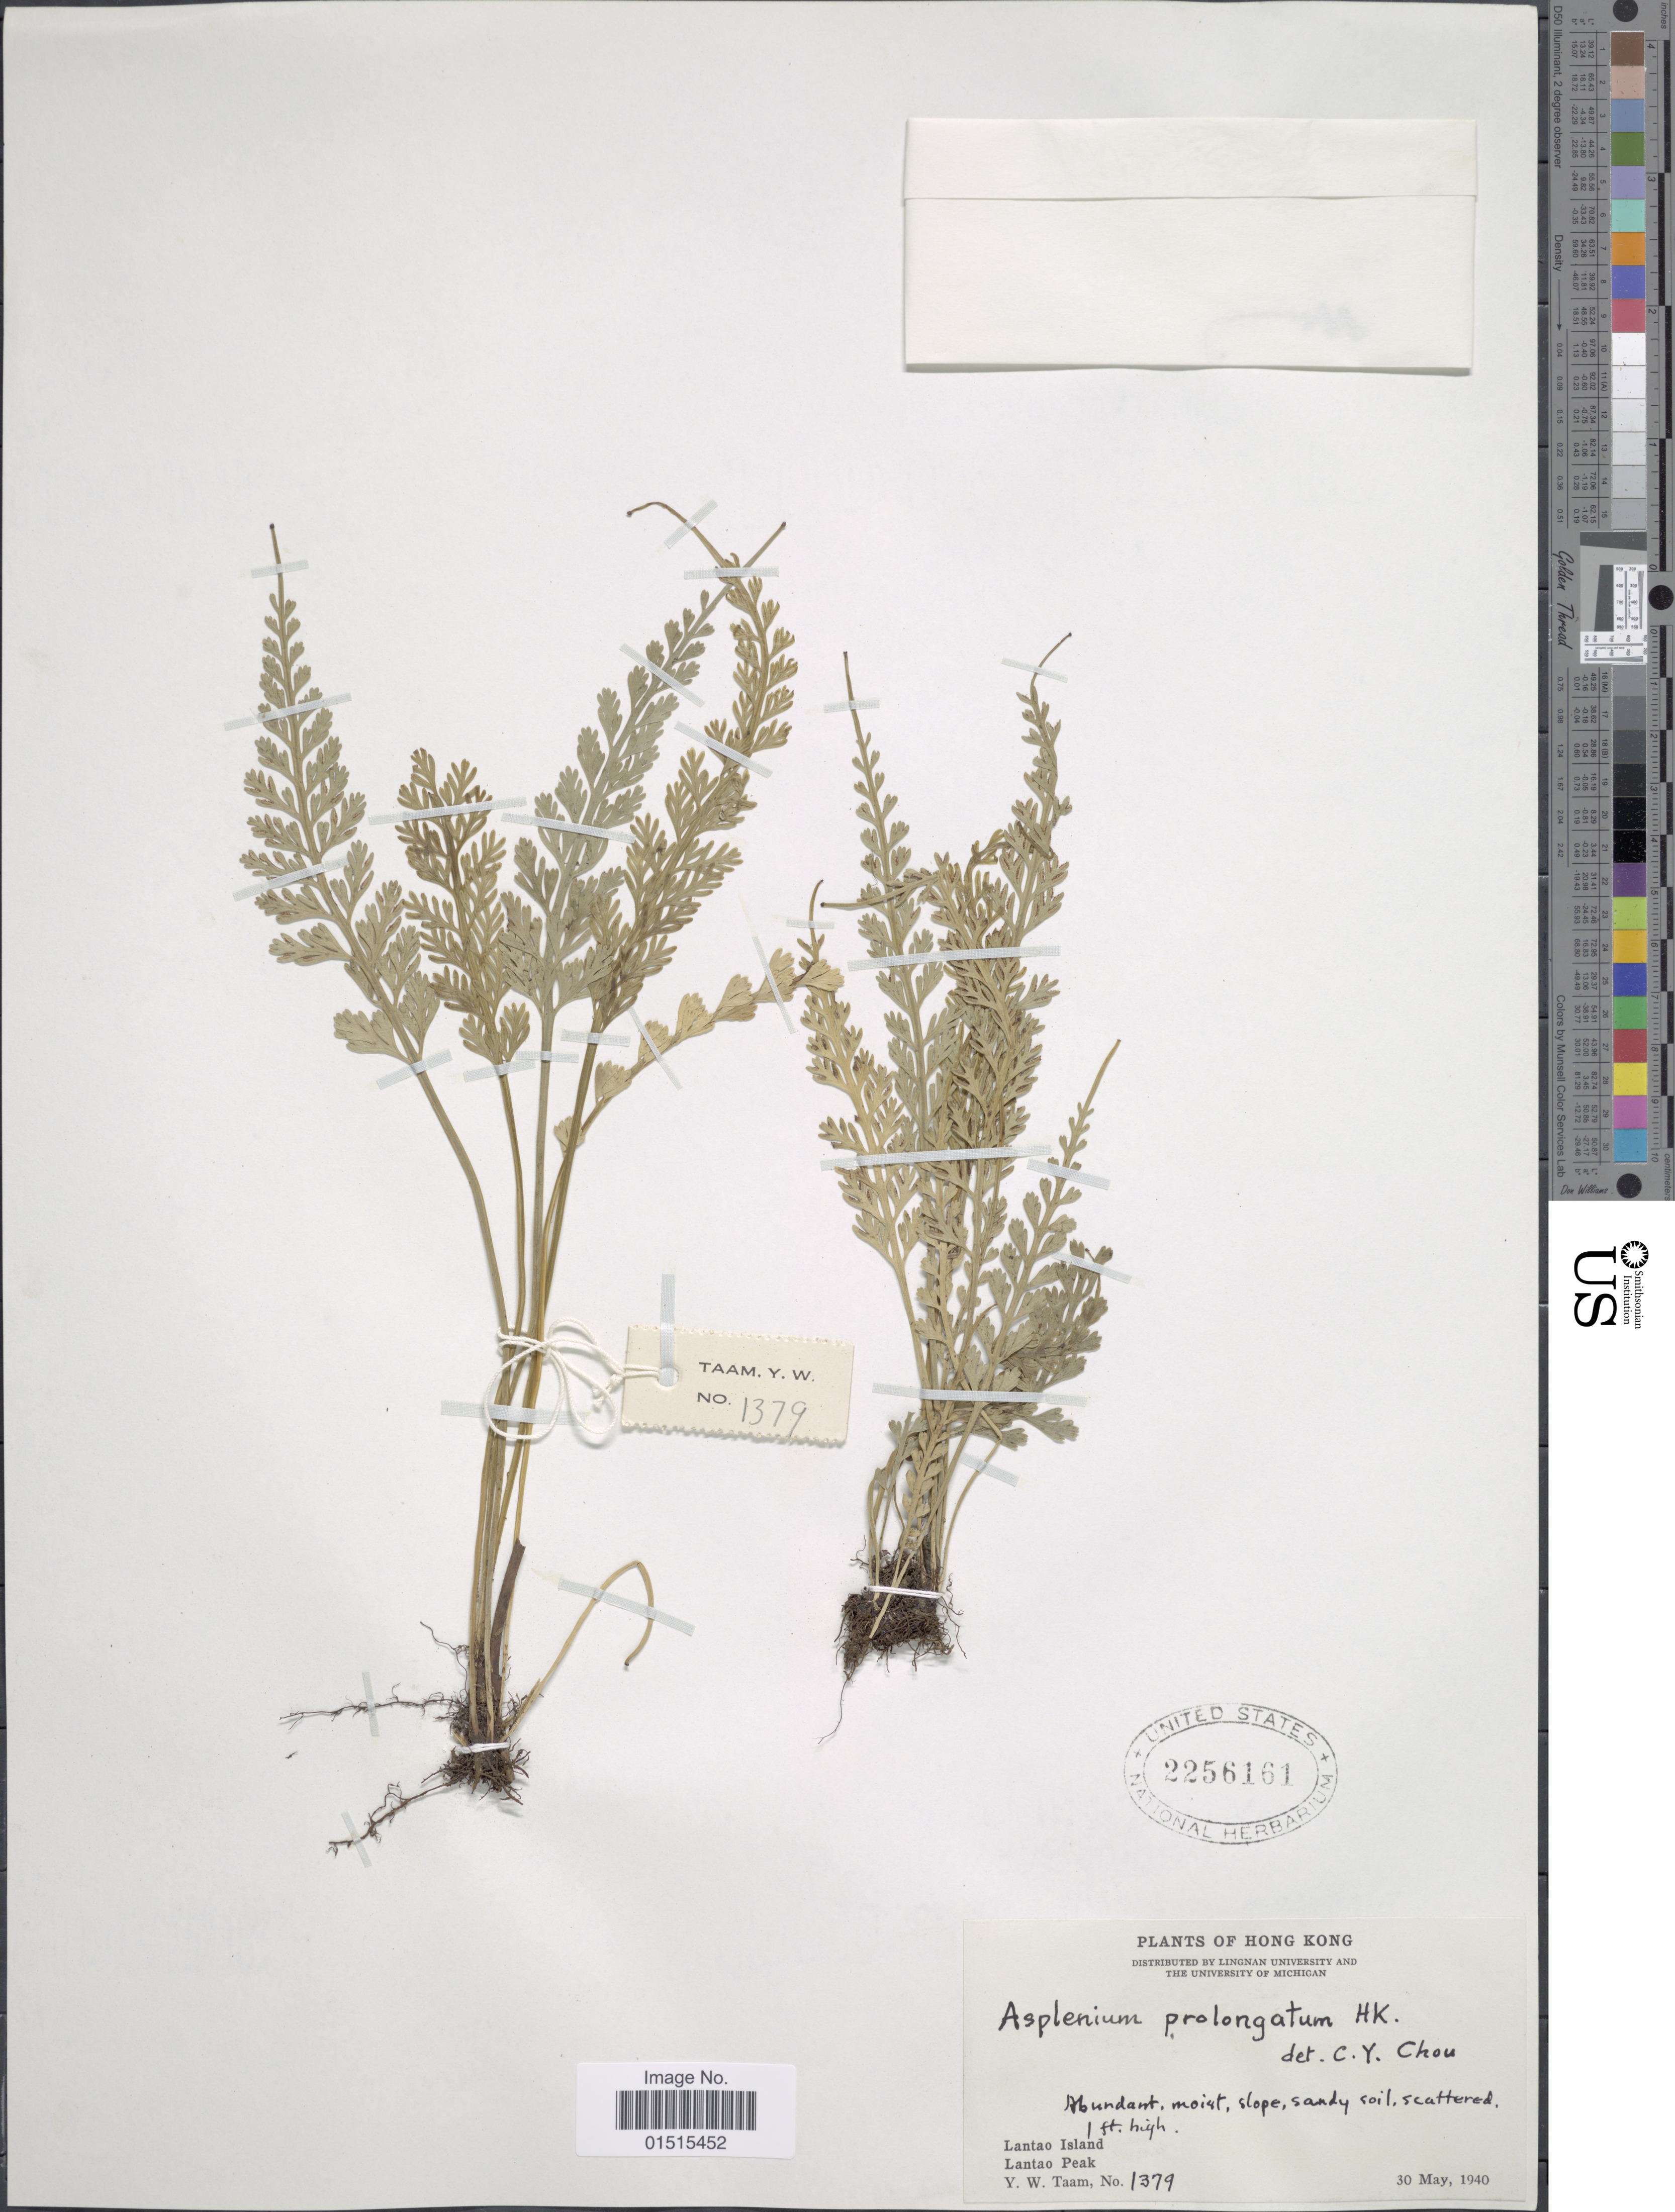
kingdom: Plantae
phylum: Tracheophyta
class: Polypodiopsida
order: Polypodiales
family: Aspleniaceae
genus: Asplenium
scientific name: Asplenium prolongatum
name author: Hook.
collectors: Y. W. Taam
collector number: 1379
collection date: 1940-05-30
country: China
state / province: Hong Kong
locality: Lantao Island, Lantao Peak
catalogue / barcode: US 2256161